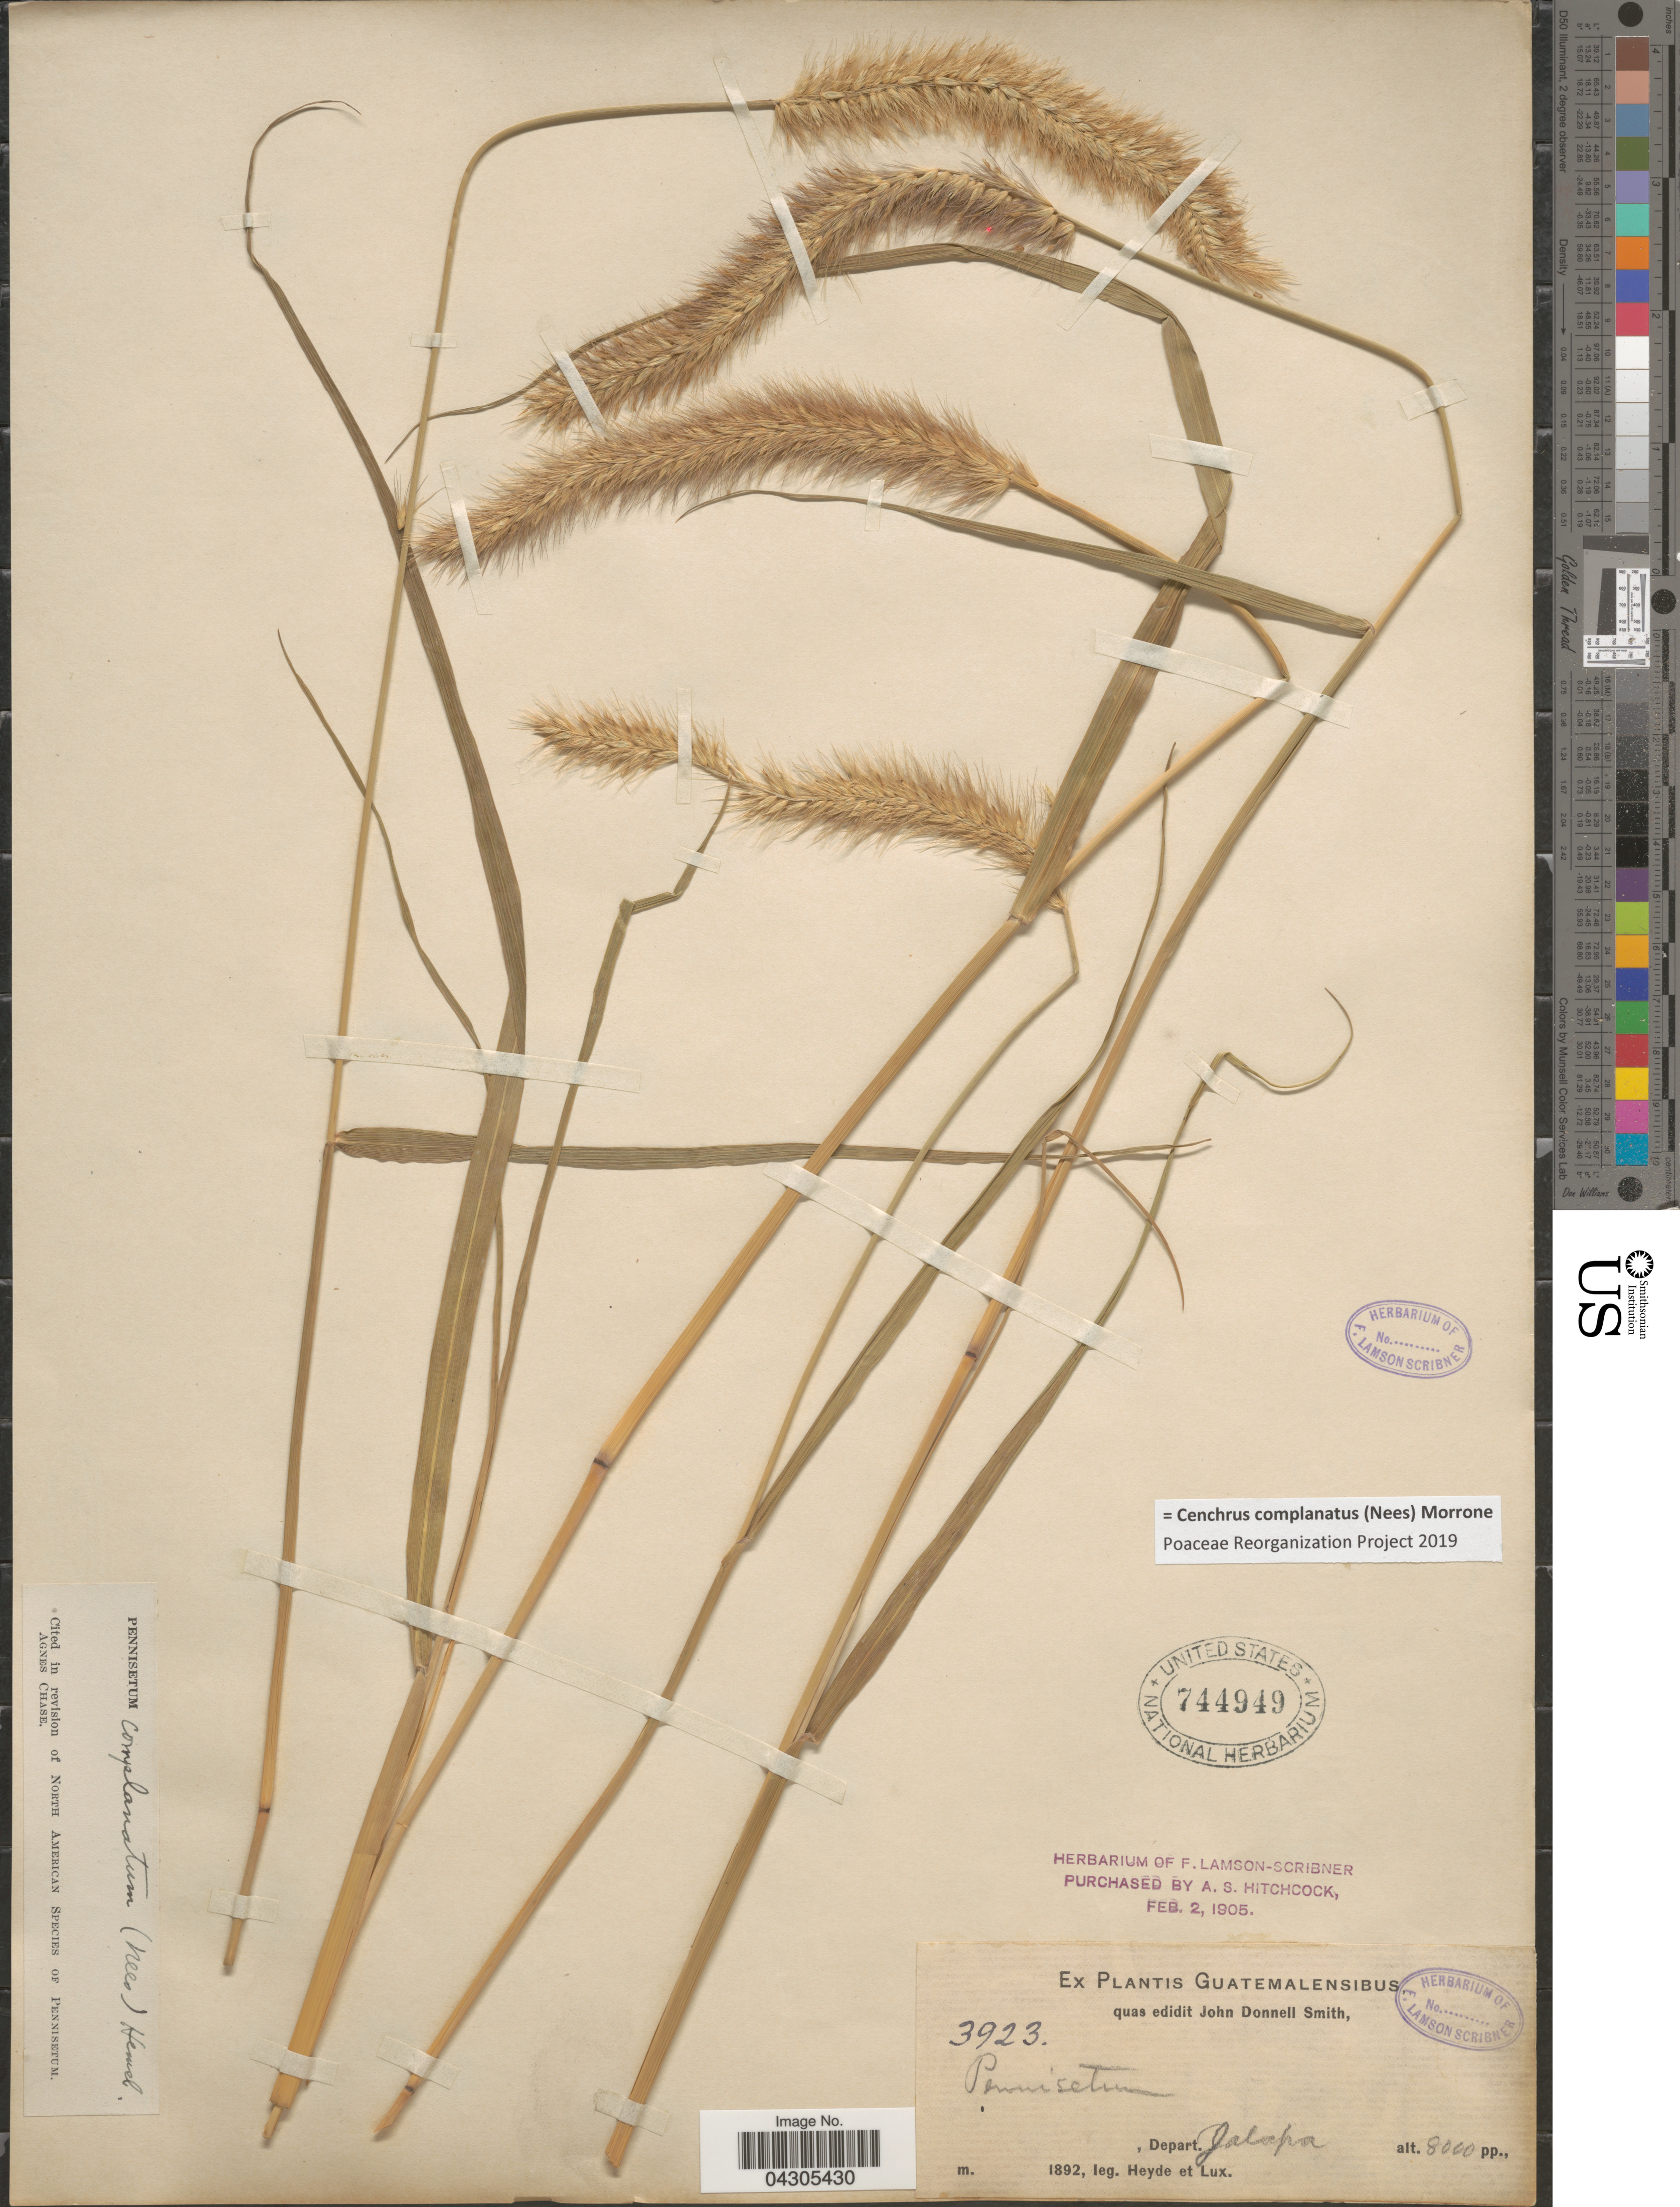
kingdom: Plantae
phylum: Tracheophyta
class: Liliopsida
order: Poales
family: Poaceae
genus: Cenchrus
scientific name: Cenchrus complanatus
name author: (Nees) Morrone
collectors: Heyde & Lux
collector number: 3923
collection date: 1892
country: Guatemala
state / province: Jalapa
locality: Depart. Jalapa.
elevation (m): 2438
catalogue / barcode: US 744949